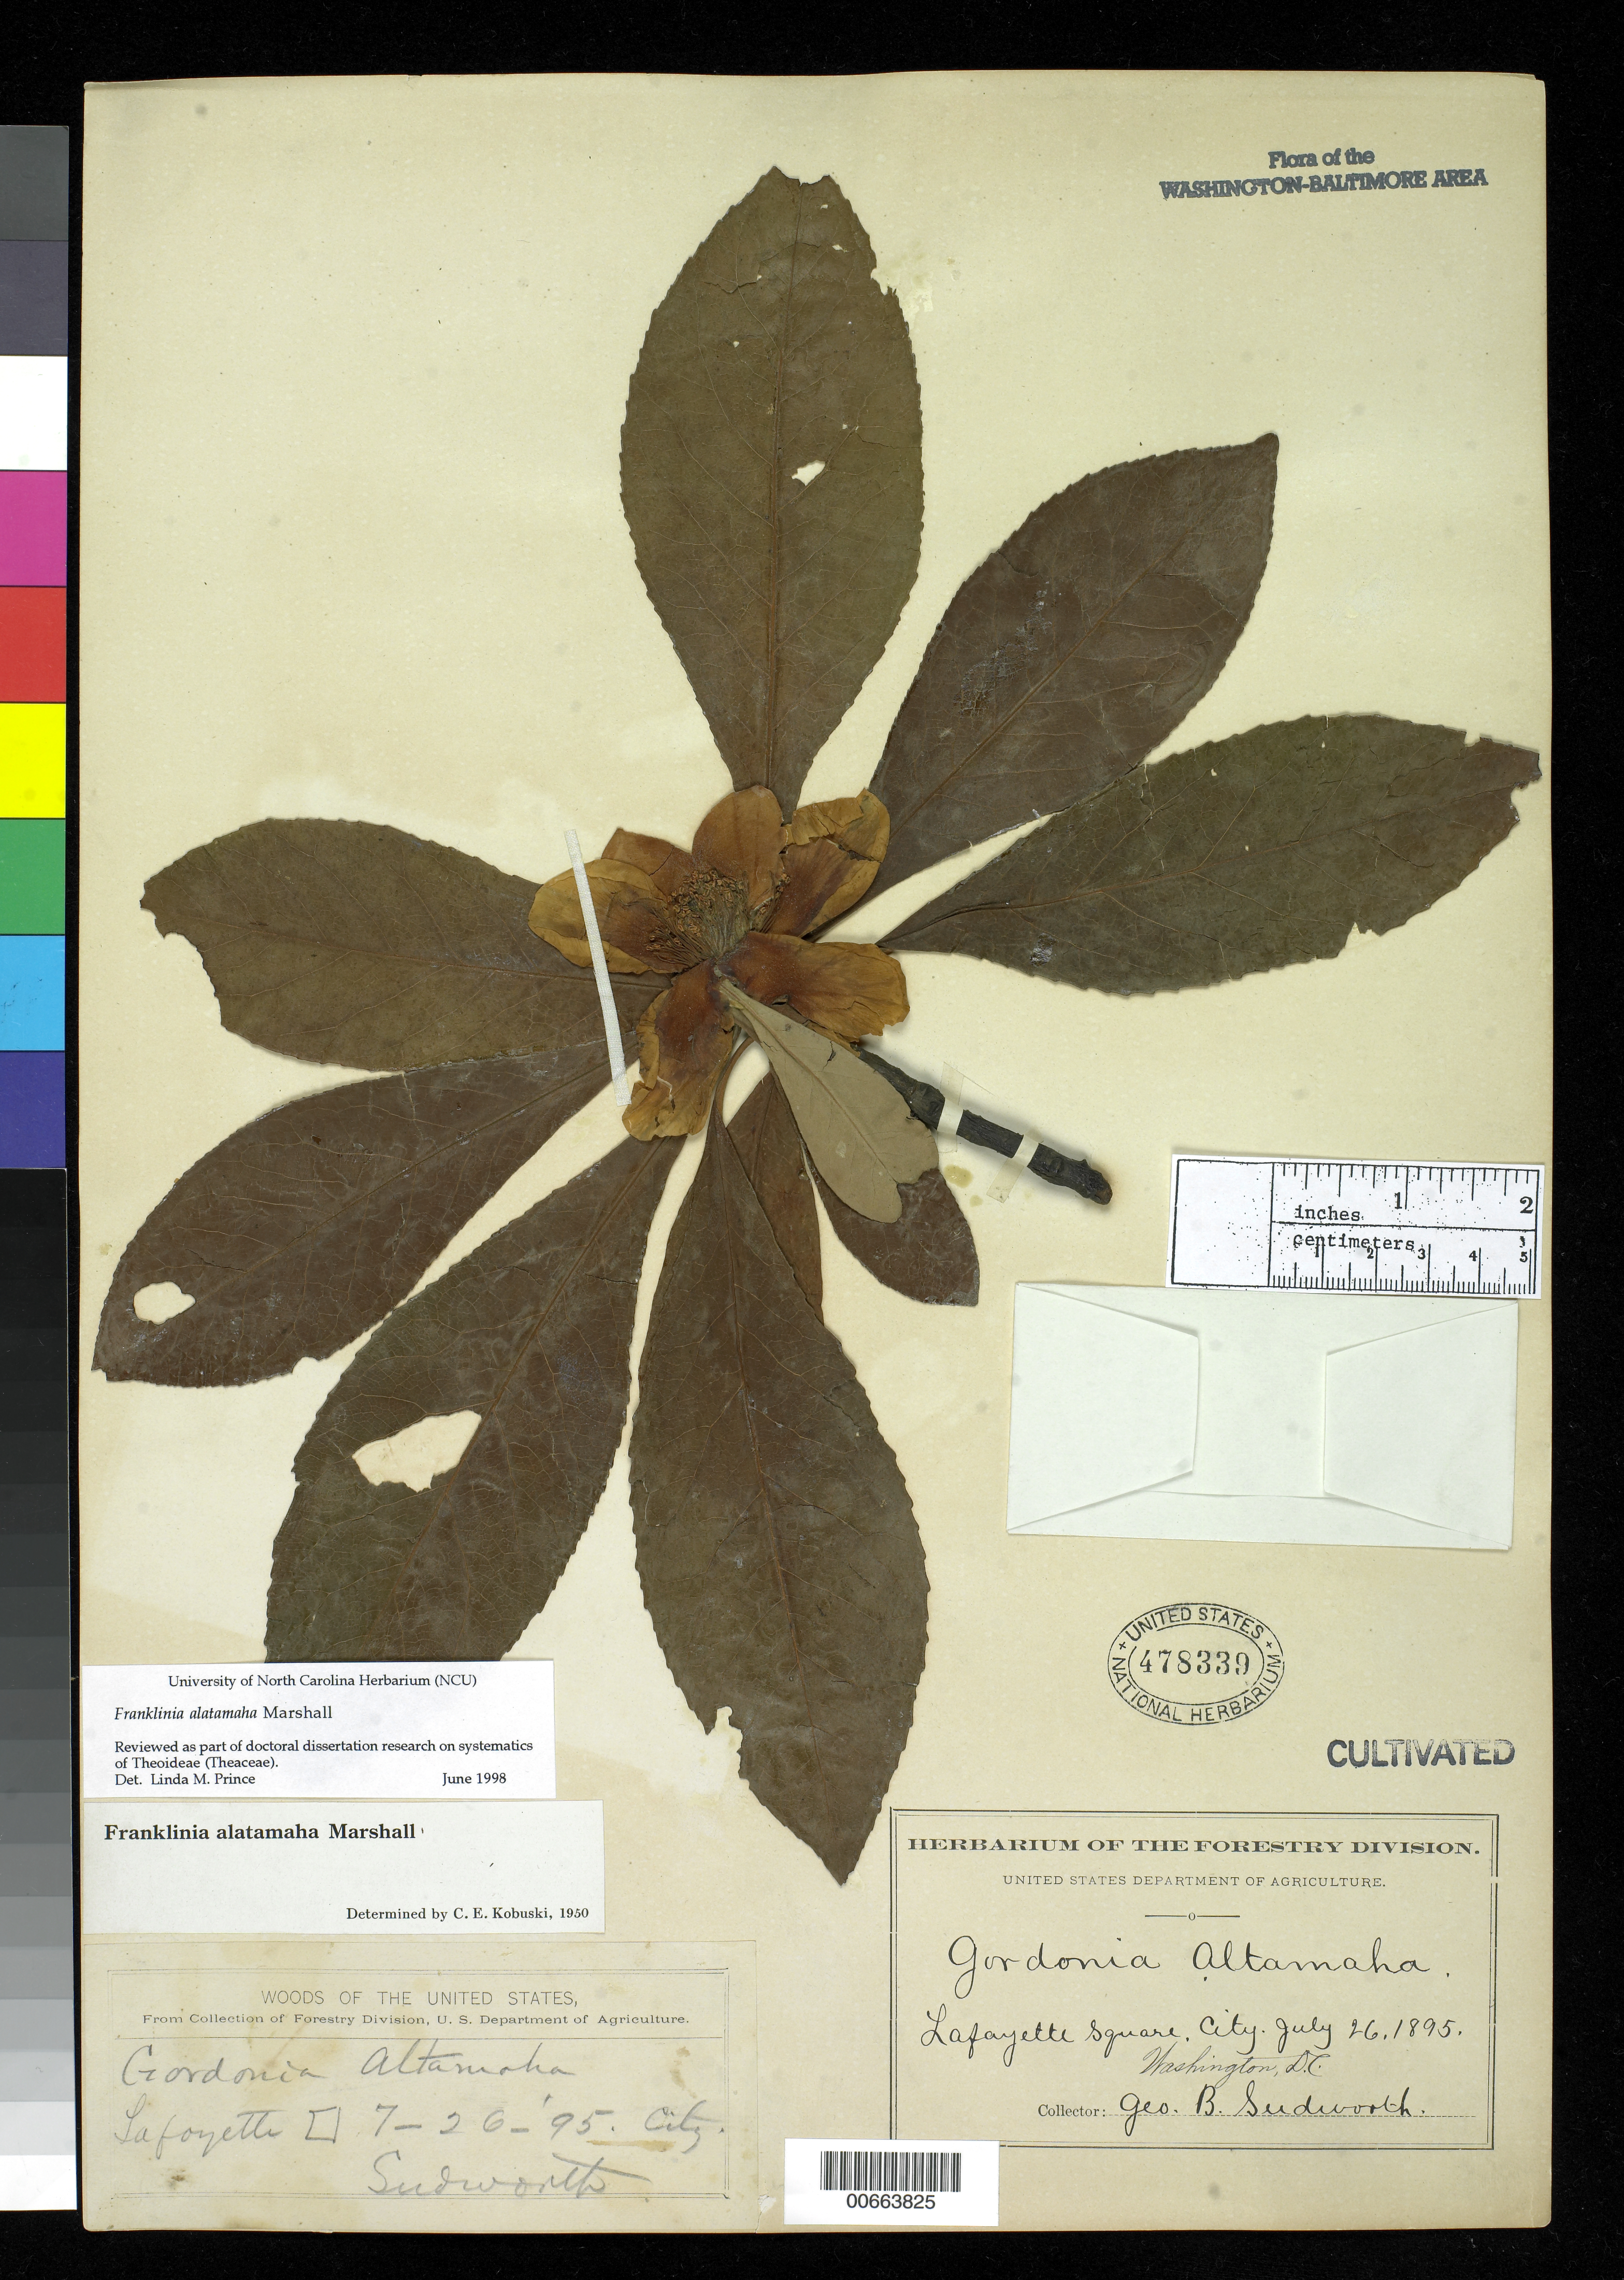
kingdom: Plantae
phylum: Tracheophyta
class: Magnoliopsida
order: Ericales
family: Theaceae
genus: Franklinia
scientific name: Franklinia alatamaha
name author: Marshall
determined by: Prince, L. M.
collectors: G. B. Sudworth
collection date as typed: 26 Jul 1895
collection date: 1895-07-26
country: United States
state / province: District of Columbia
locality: Lafayette Square.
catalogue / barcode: US 478339